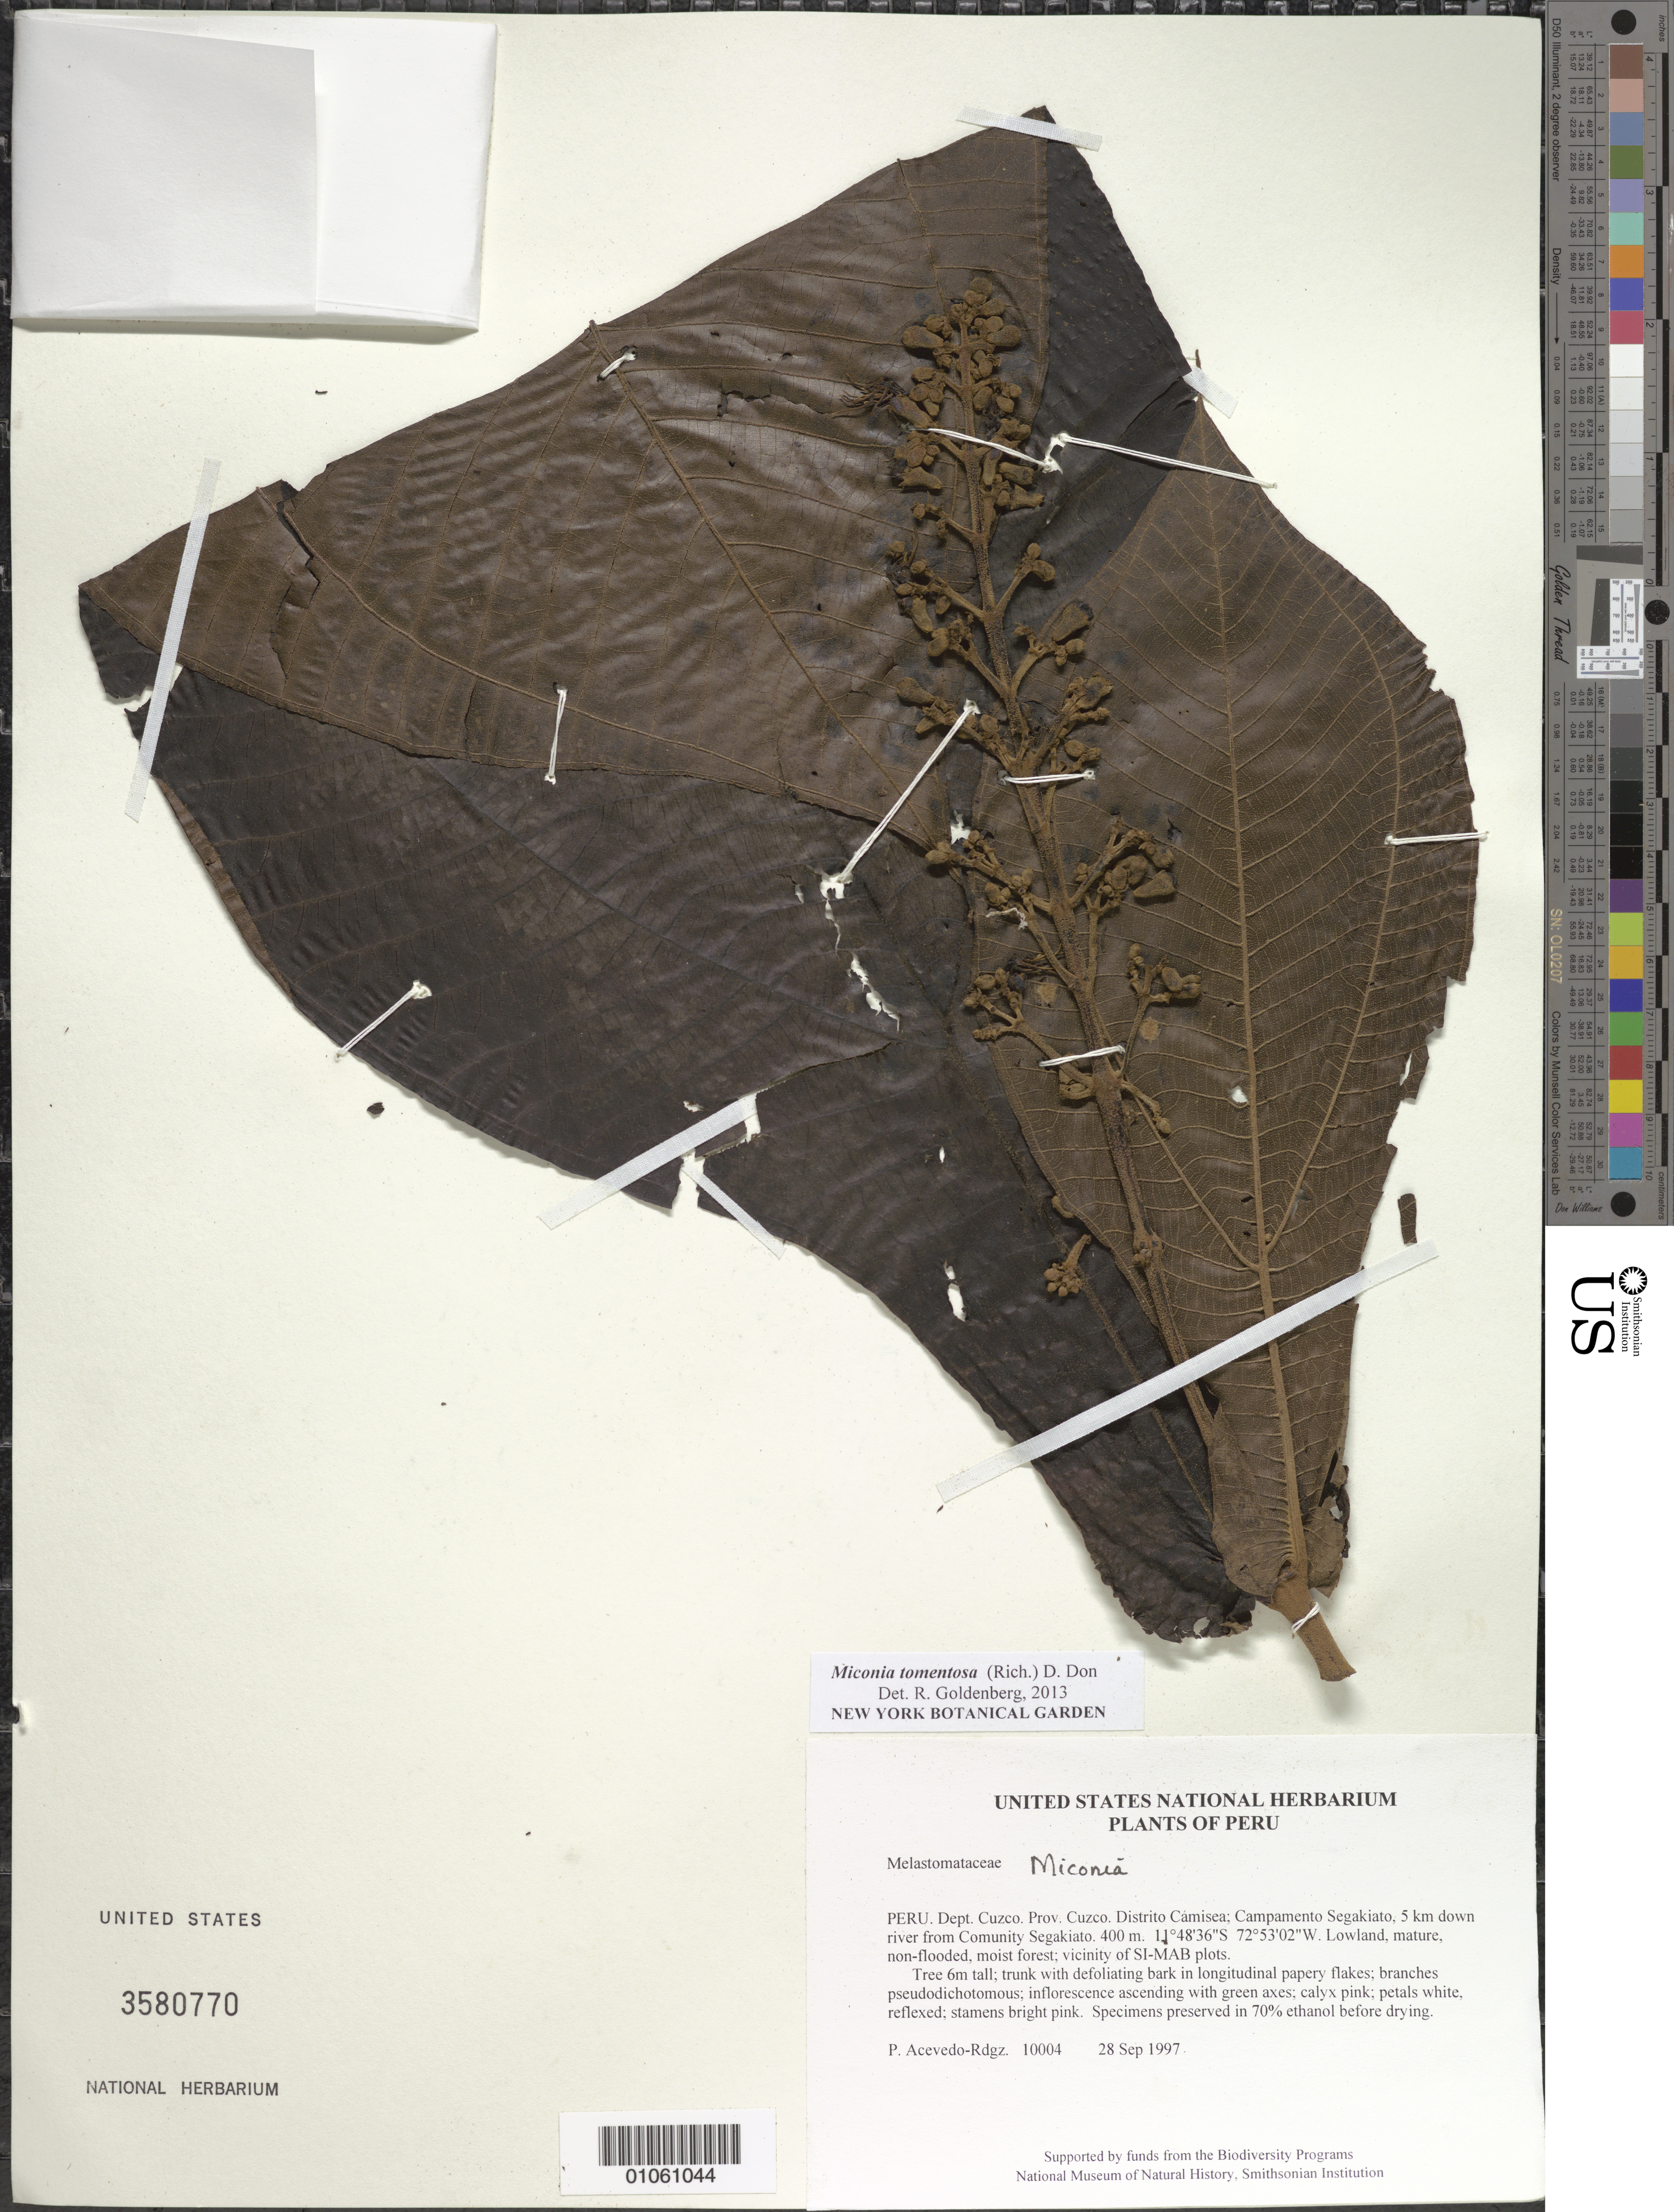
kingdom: Plantae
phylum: Tracheophyta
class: Magnoliopsida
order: Myrtales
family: Melastomataceae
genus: Miconia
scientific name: Miconia tomentosa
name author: (Rich.) D. Don ex DC.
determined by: Goldenberg, R.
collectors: P. Acevedo-Rodr.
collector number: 10004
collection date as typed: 28 Sep 1997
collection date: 1997-09-28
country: Peru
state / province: Cusco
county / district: Cusco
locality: Distrito Camisea; Campamento Segakiato, 5 km down river from Comunity Segakiato.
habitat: Lowland, mature, non-flooded, moist forest; vicinity of SI-MAB plots.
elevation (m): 400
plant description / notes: NY, US, MO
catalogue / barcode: US 3580770